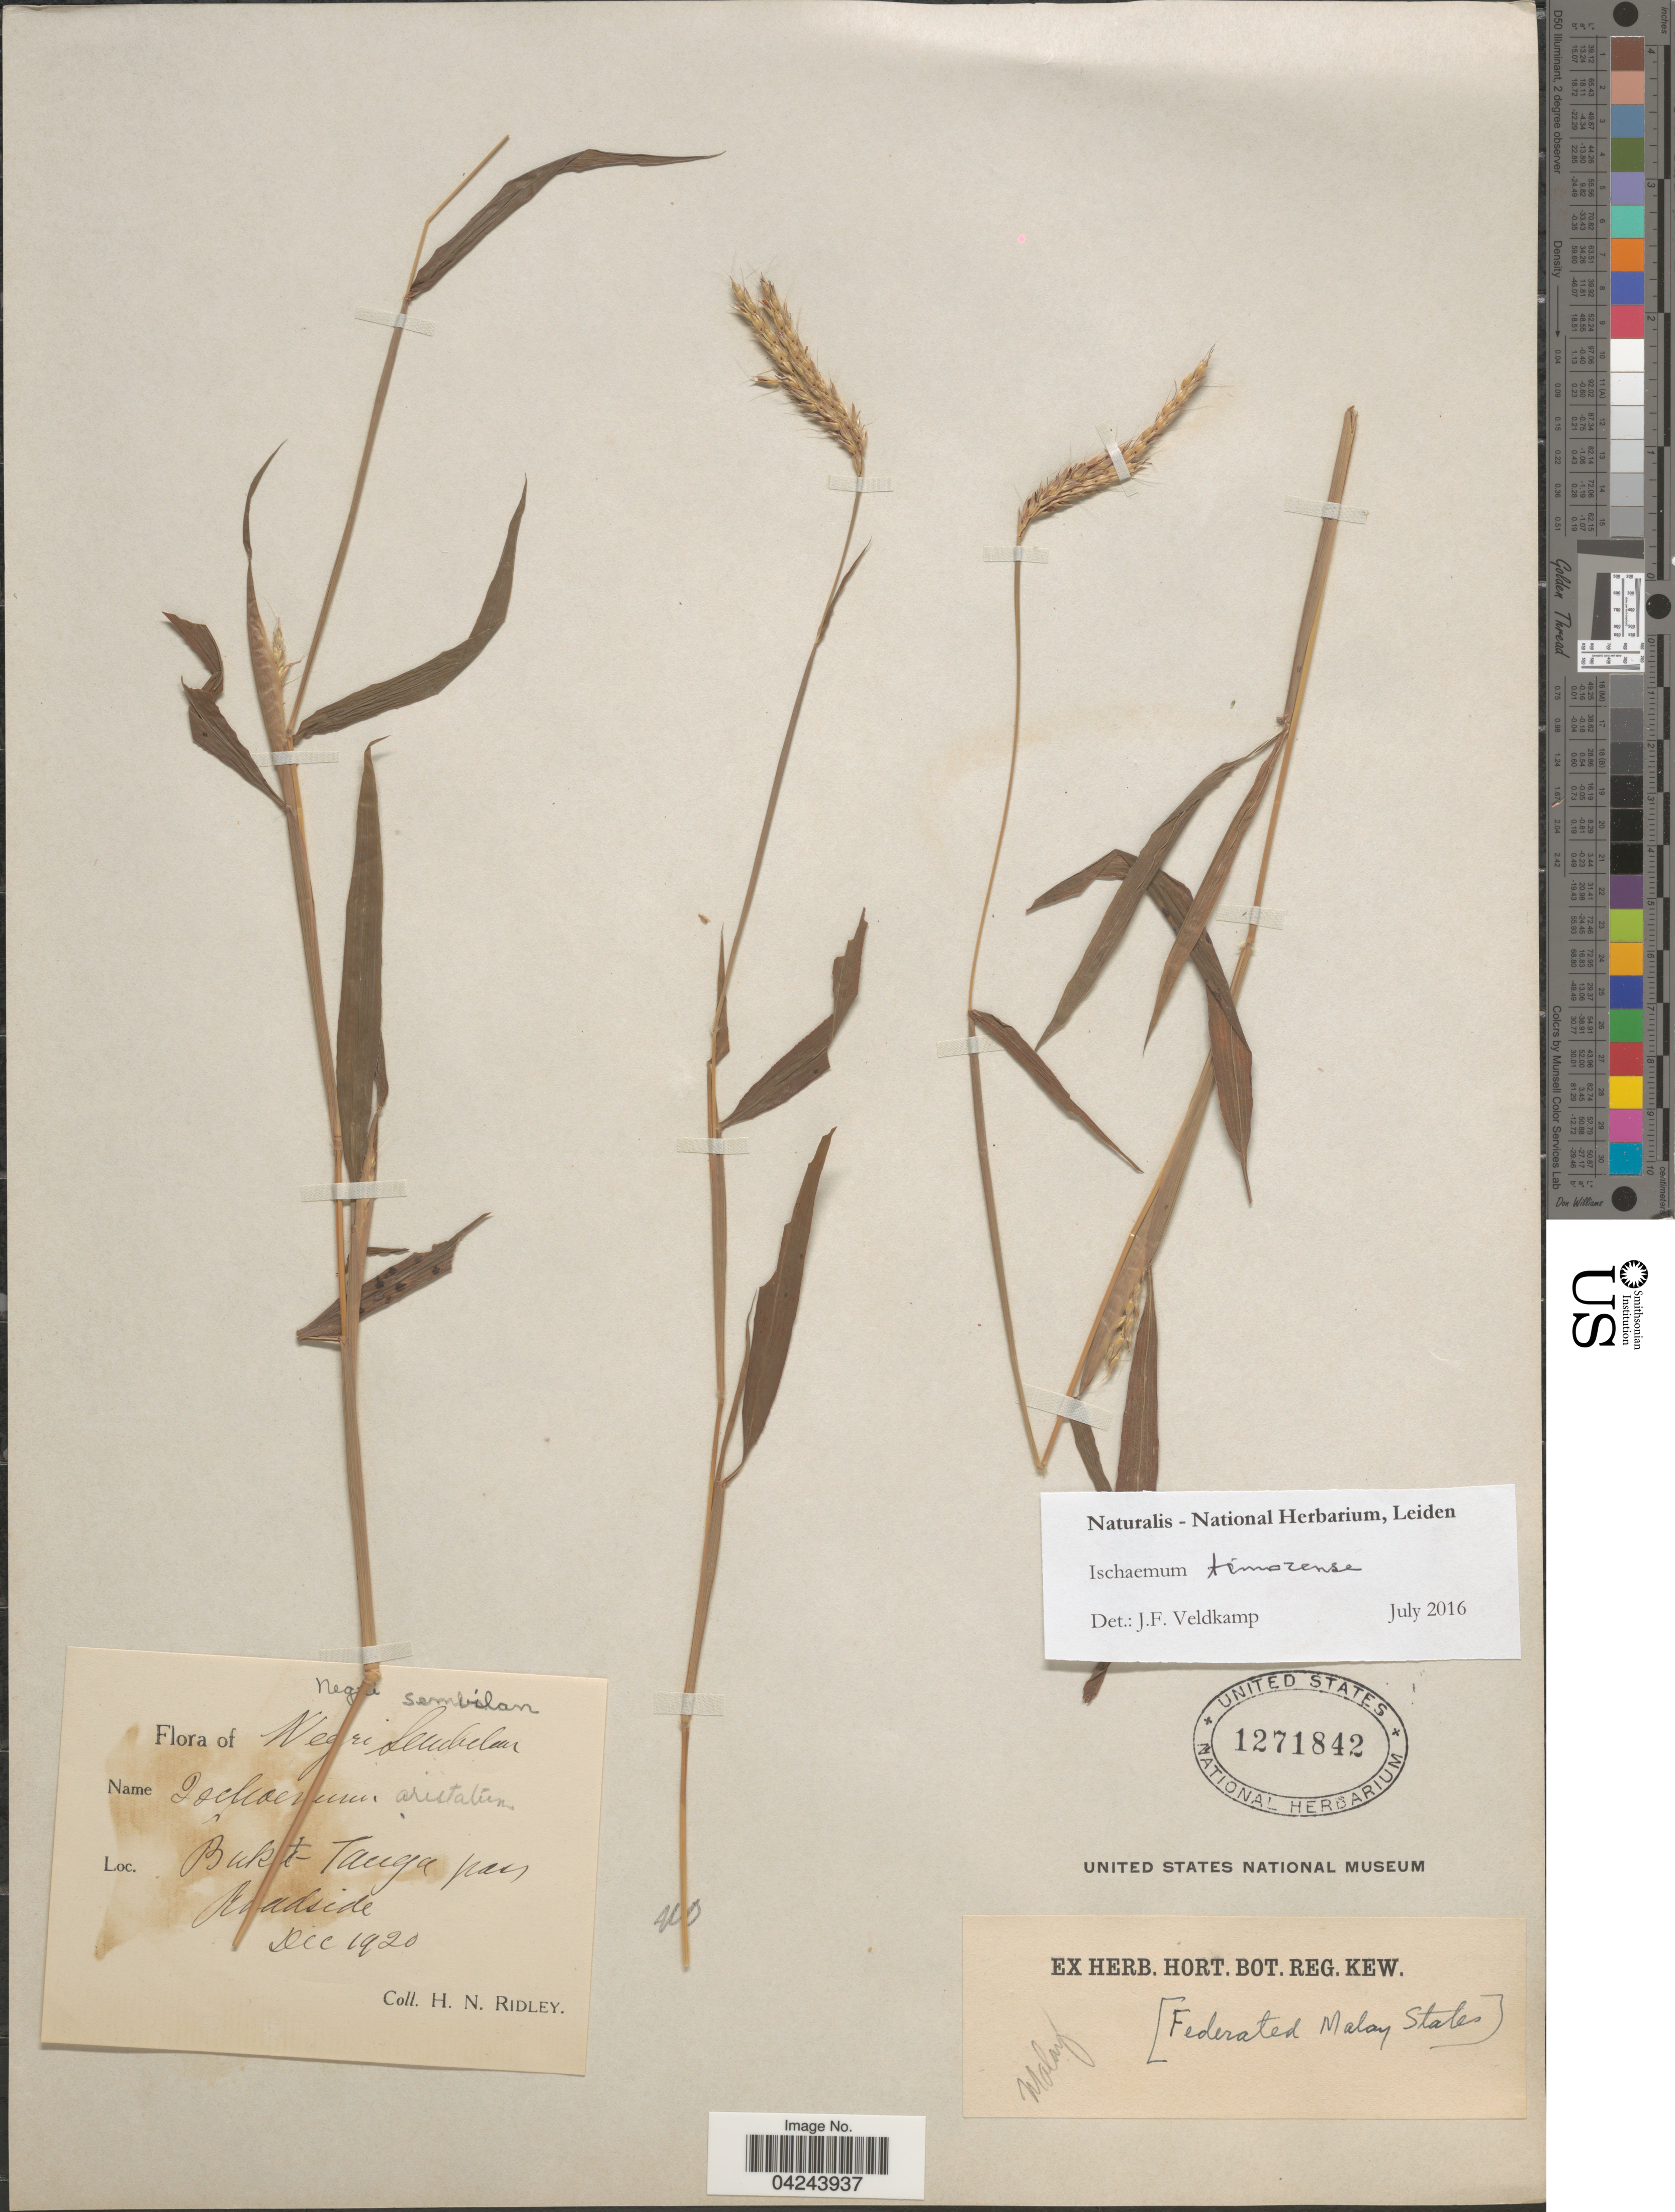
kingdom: Plantae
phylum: Tracheophyta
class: Liliopsida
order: Poales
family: Poaceae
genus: Ischaemum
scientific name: Ischaemum timorense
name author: Kunth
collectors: H. N. Ridley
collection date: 1920-12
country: Malaysia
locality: Negri Sembilan. Bukit-Tanga pass. Roadside. [Federated Malay States].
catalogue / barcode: US 1271842